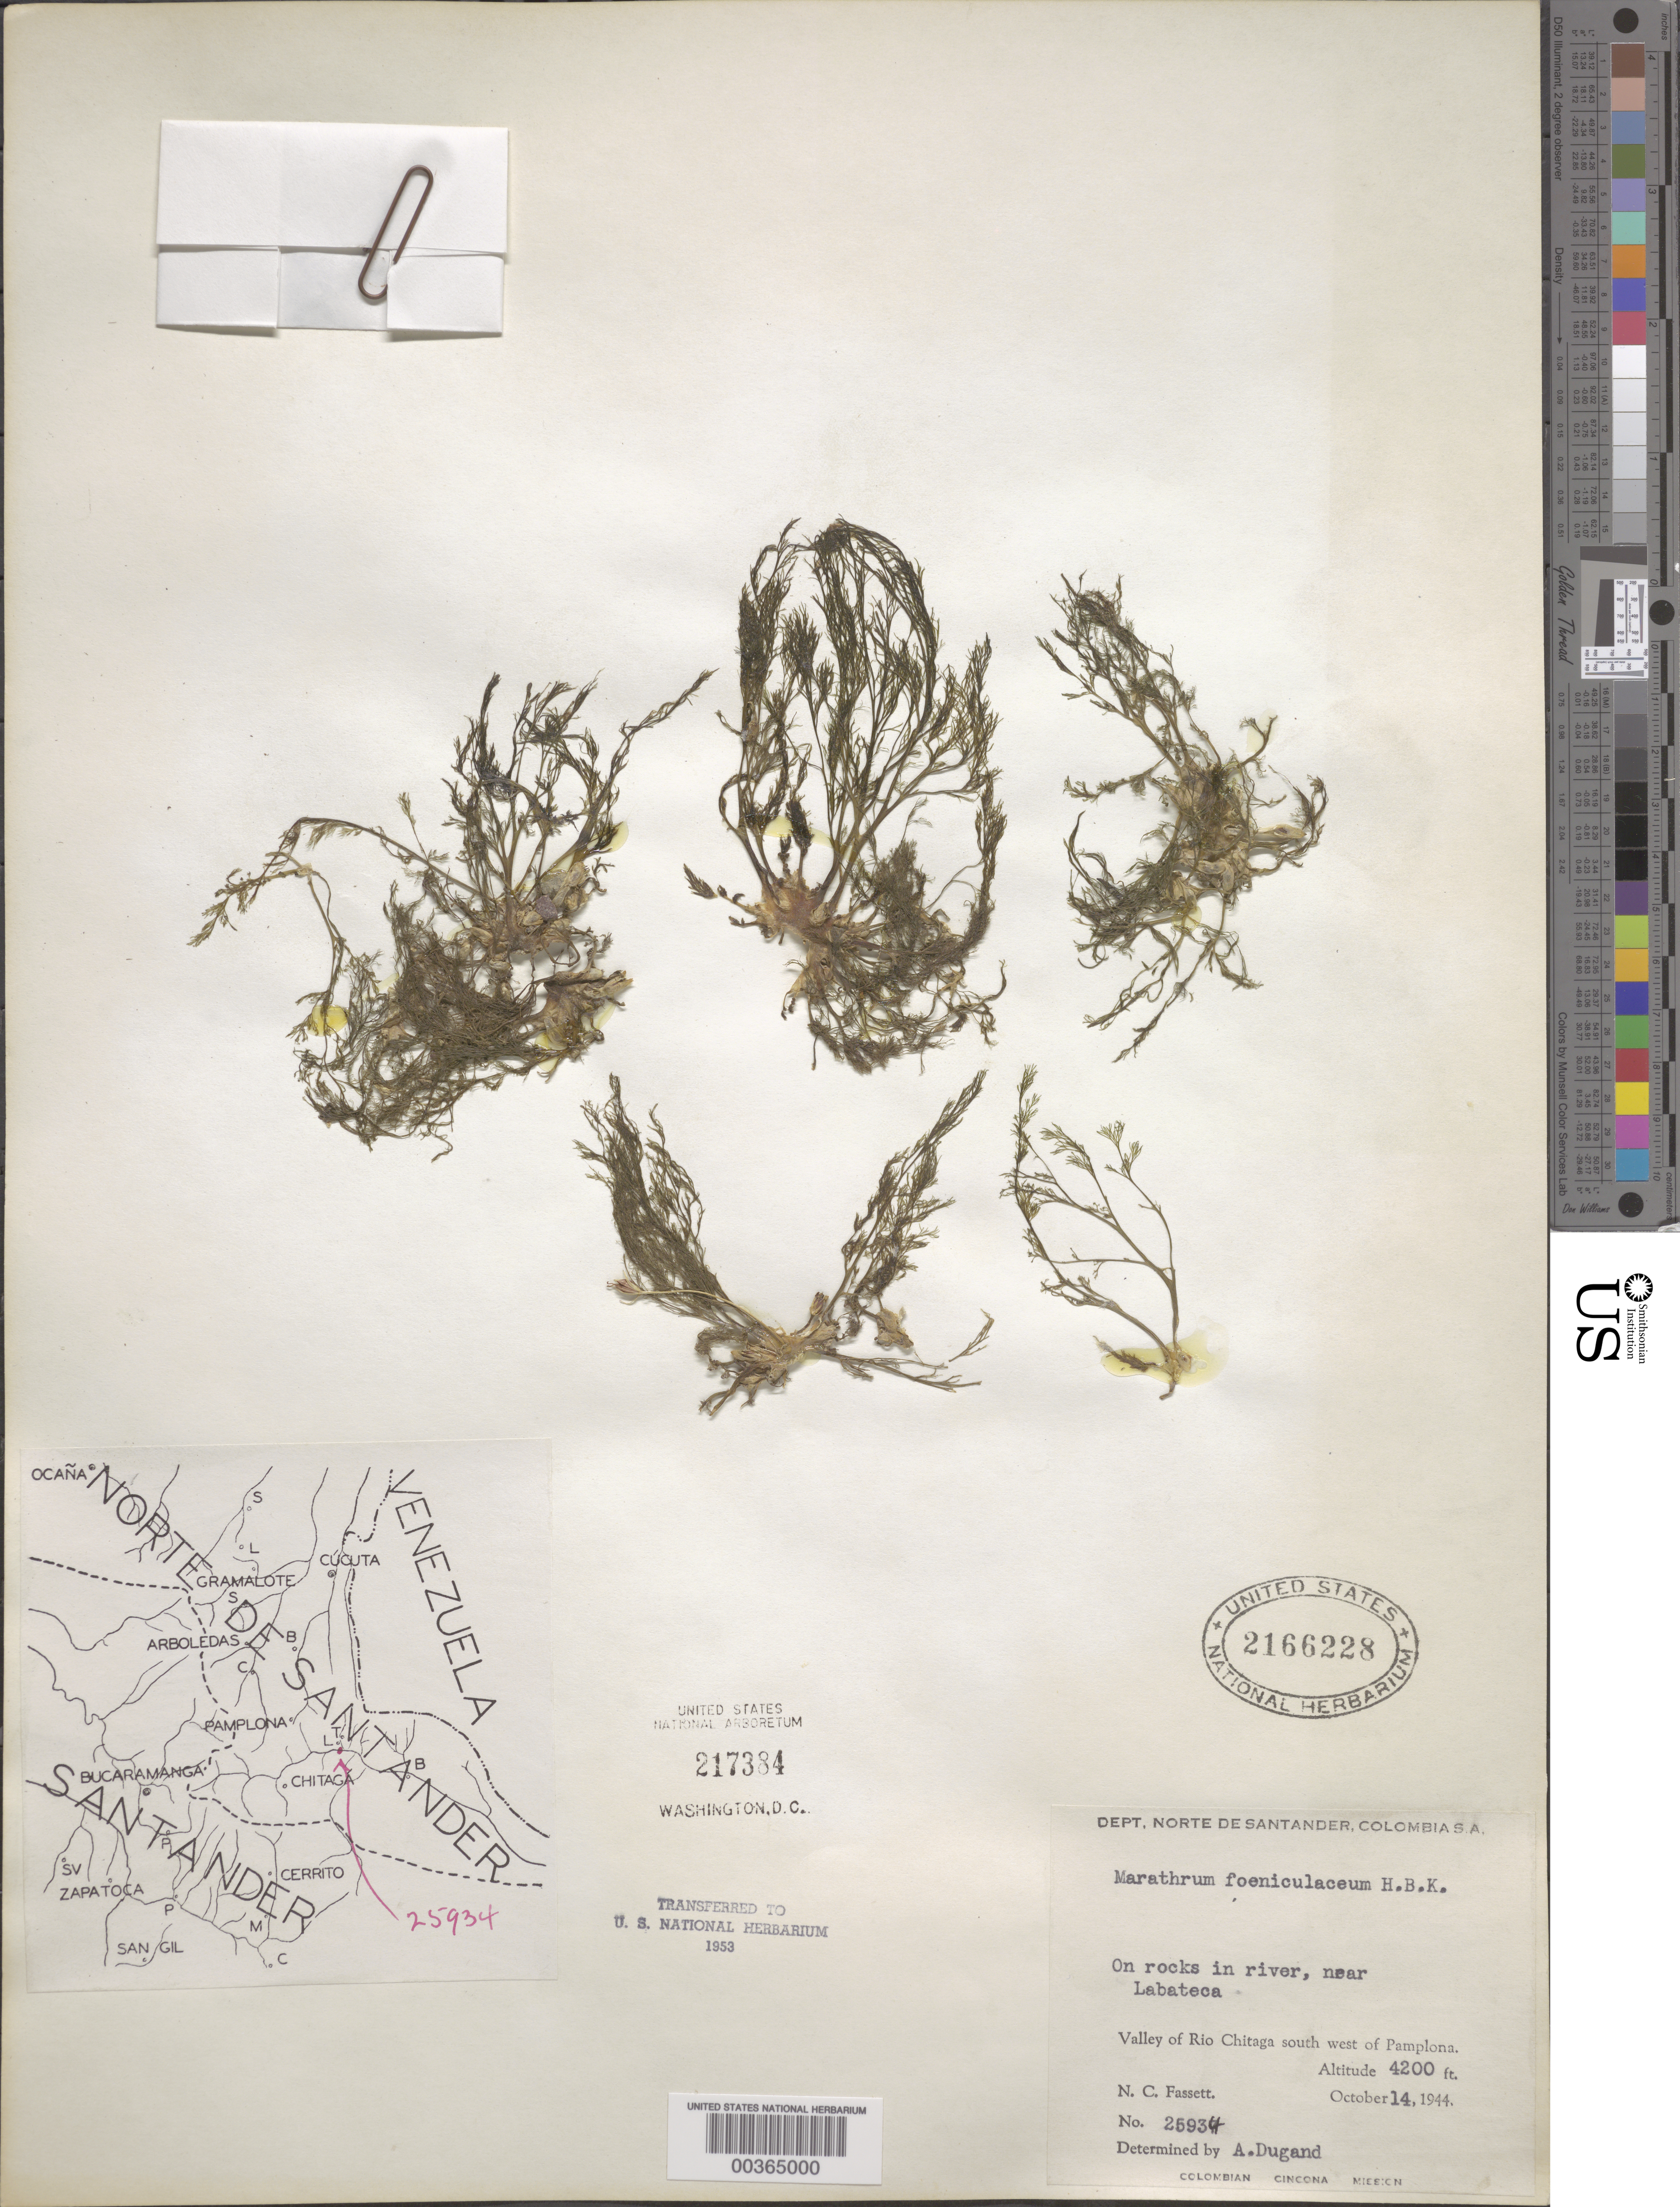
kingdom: Plantae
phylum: Tracheophyta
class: Magnoliopsida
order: Malpighiales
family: Podostemaceae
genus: Marathrum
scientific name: Marathrum foeniculaceum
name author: Bonpl.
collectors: N. C. Fassett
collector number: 25934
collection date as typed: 14 Oct 1944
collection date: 1944-10-14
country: Colombia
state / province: Norte de Santander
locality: Valley of Rio Chitaga, SW of Pamplona, near Labataca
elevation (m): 1280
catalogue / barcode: US 2166228